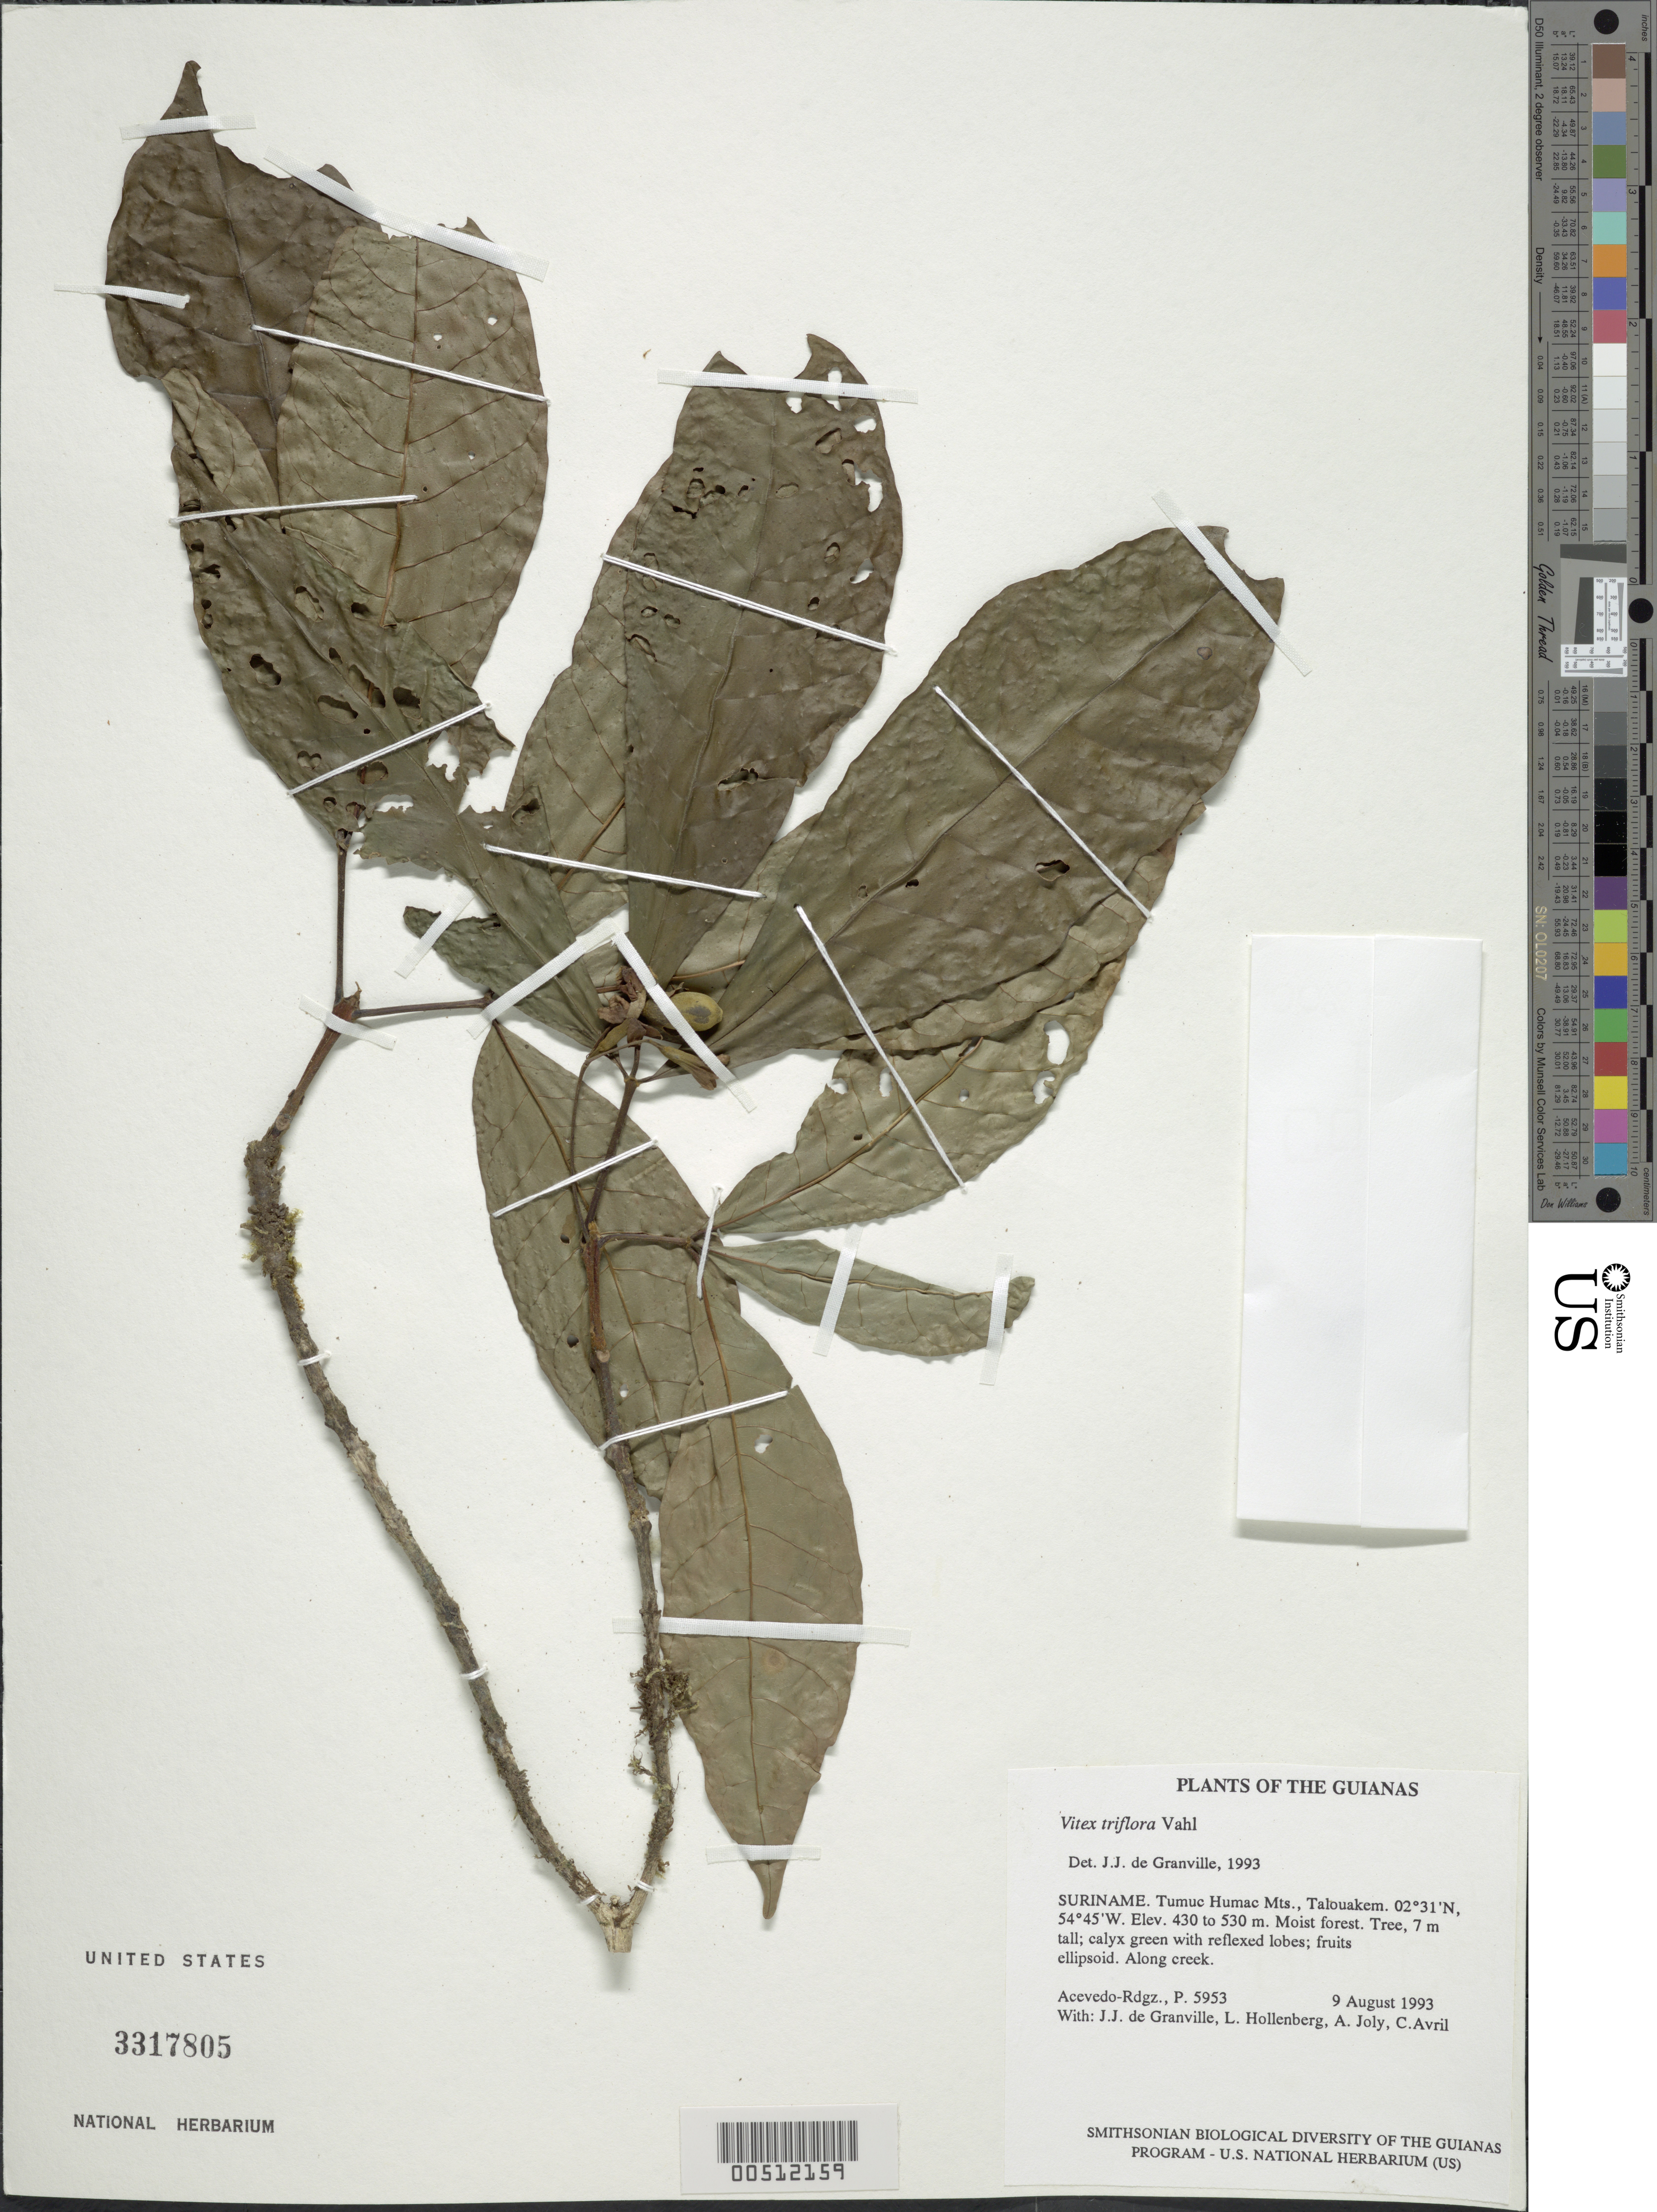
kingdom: Plantae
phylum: Tracheophyta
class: Magnoliopsida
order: Lamiales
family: Lamiaceae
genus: Vitex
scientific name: Vitex triflora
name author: Vahl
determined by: Granville, J. J. de, (CAY), Institut de Recherche pour le Developpement (IRD) (FRENCH GUIANA)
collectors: P. Acevedo-Rodr., J.-J. de Granville, A. Joly & L. Hollenberg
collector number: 5953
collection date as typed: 09 Aug 1993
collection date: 1993-08-09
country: Suriname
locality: Tumuc Humac Mts., Talouakem.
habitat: Moist forest, along creek.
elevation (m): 430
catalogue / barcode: US 3317805